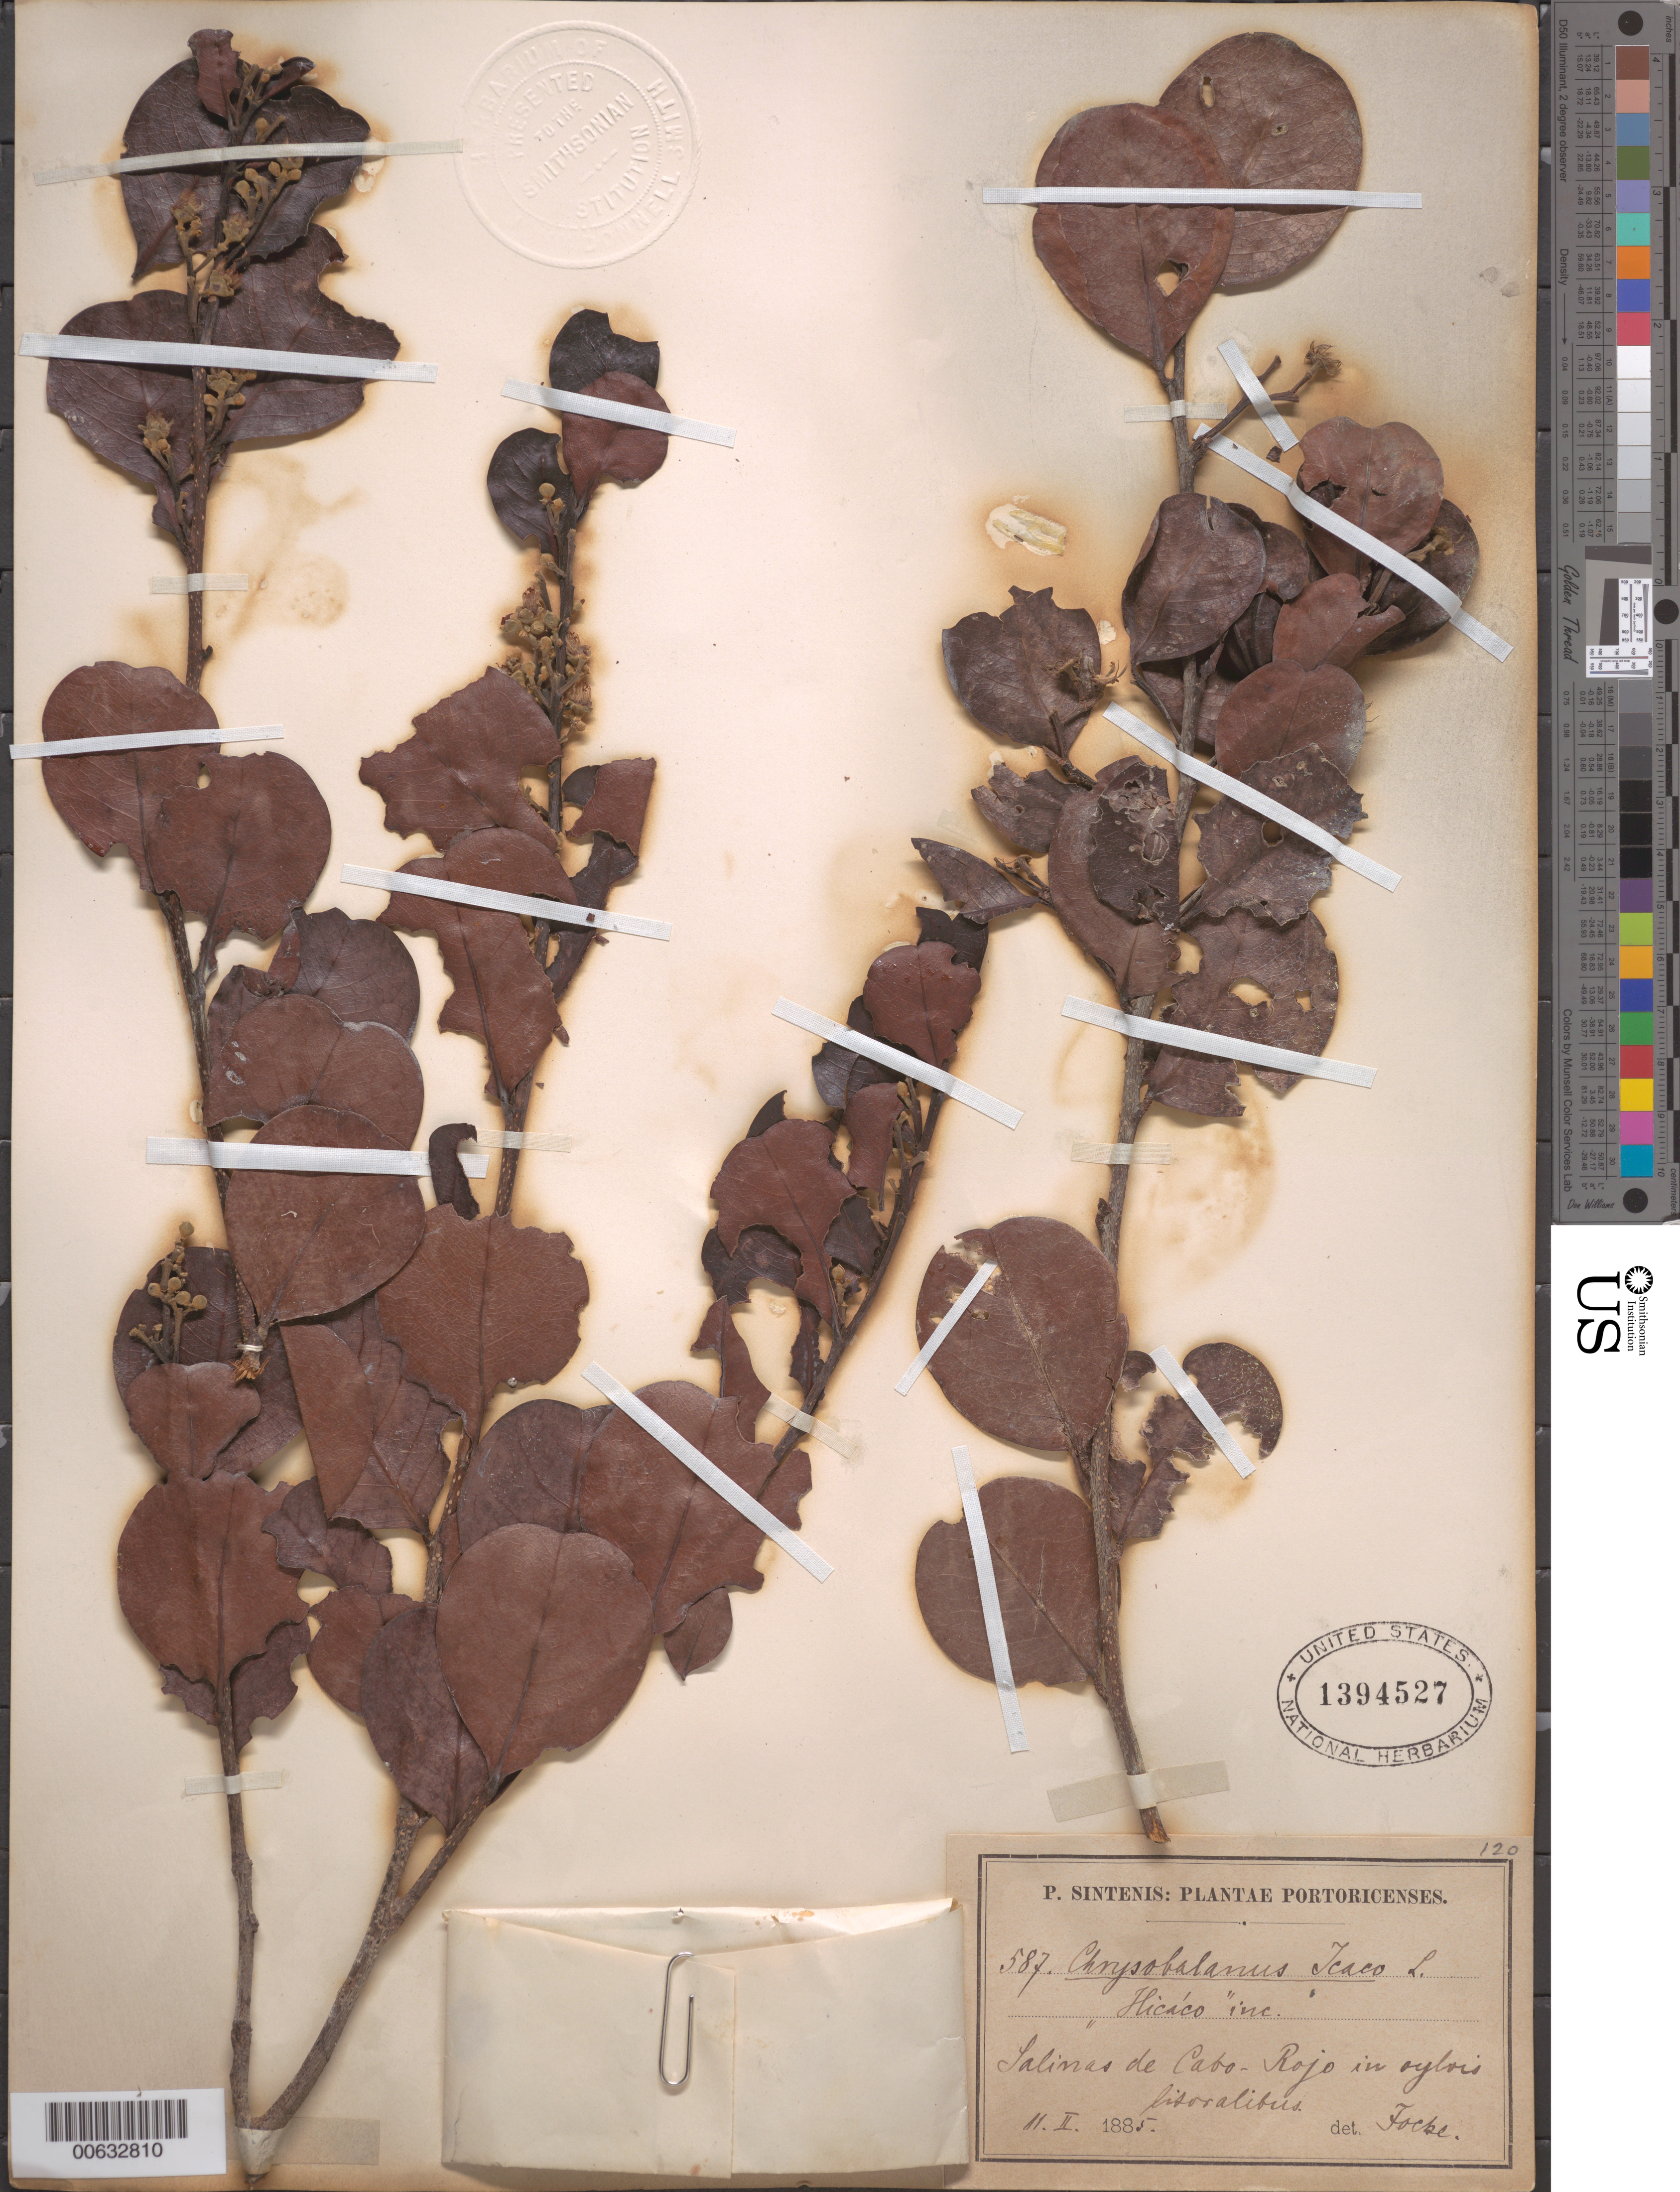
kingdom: Plantae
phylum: Tracheophyta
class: Magnoliopsida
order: Malpighiales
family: Chrysobalanaceae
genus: Chrysobalanus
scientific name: Chrysobalanus icaco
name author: L.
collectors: P. Sintenis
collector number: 587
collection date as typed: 11 Feb 1885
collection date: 1885-02-11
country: Puerto Rico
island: Greater Antilles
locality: Salinas de Cabo-Rojo, in sylvis litoralibus.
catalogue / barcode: US 1394527